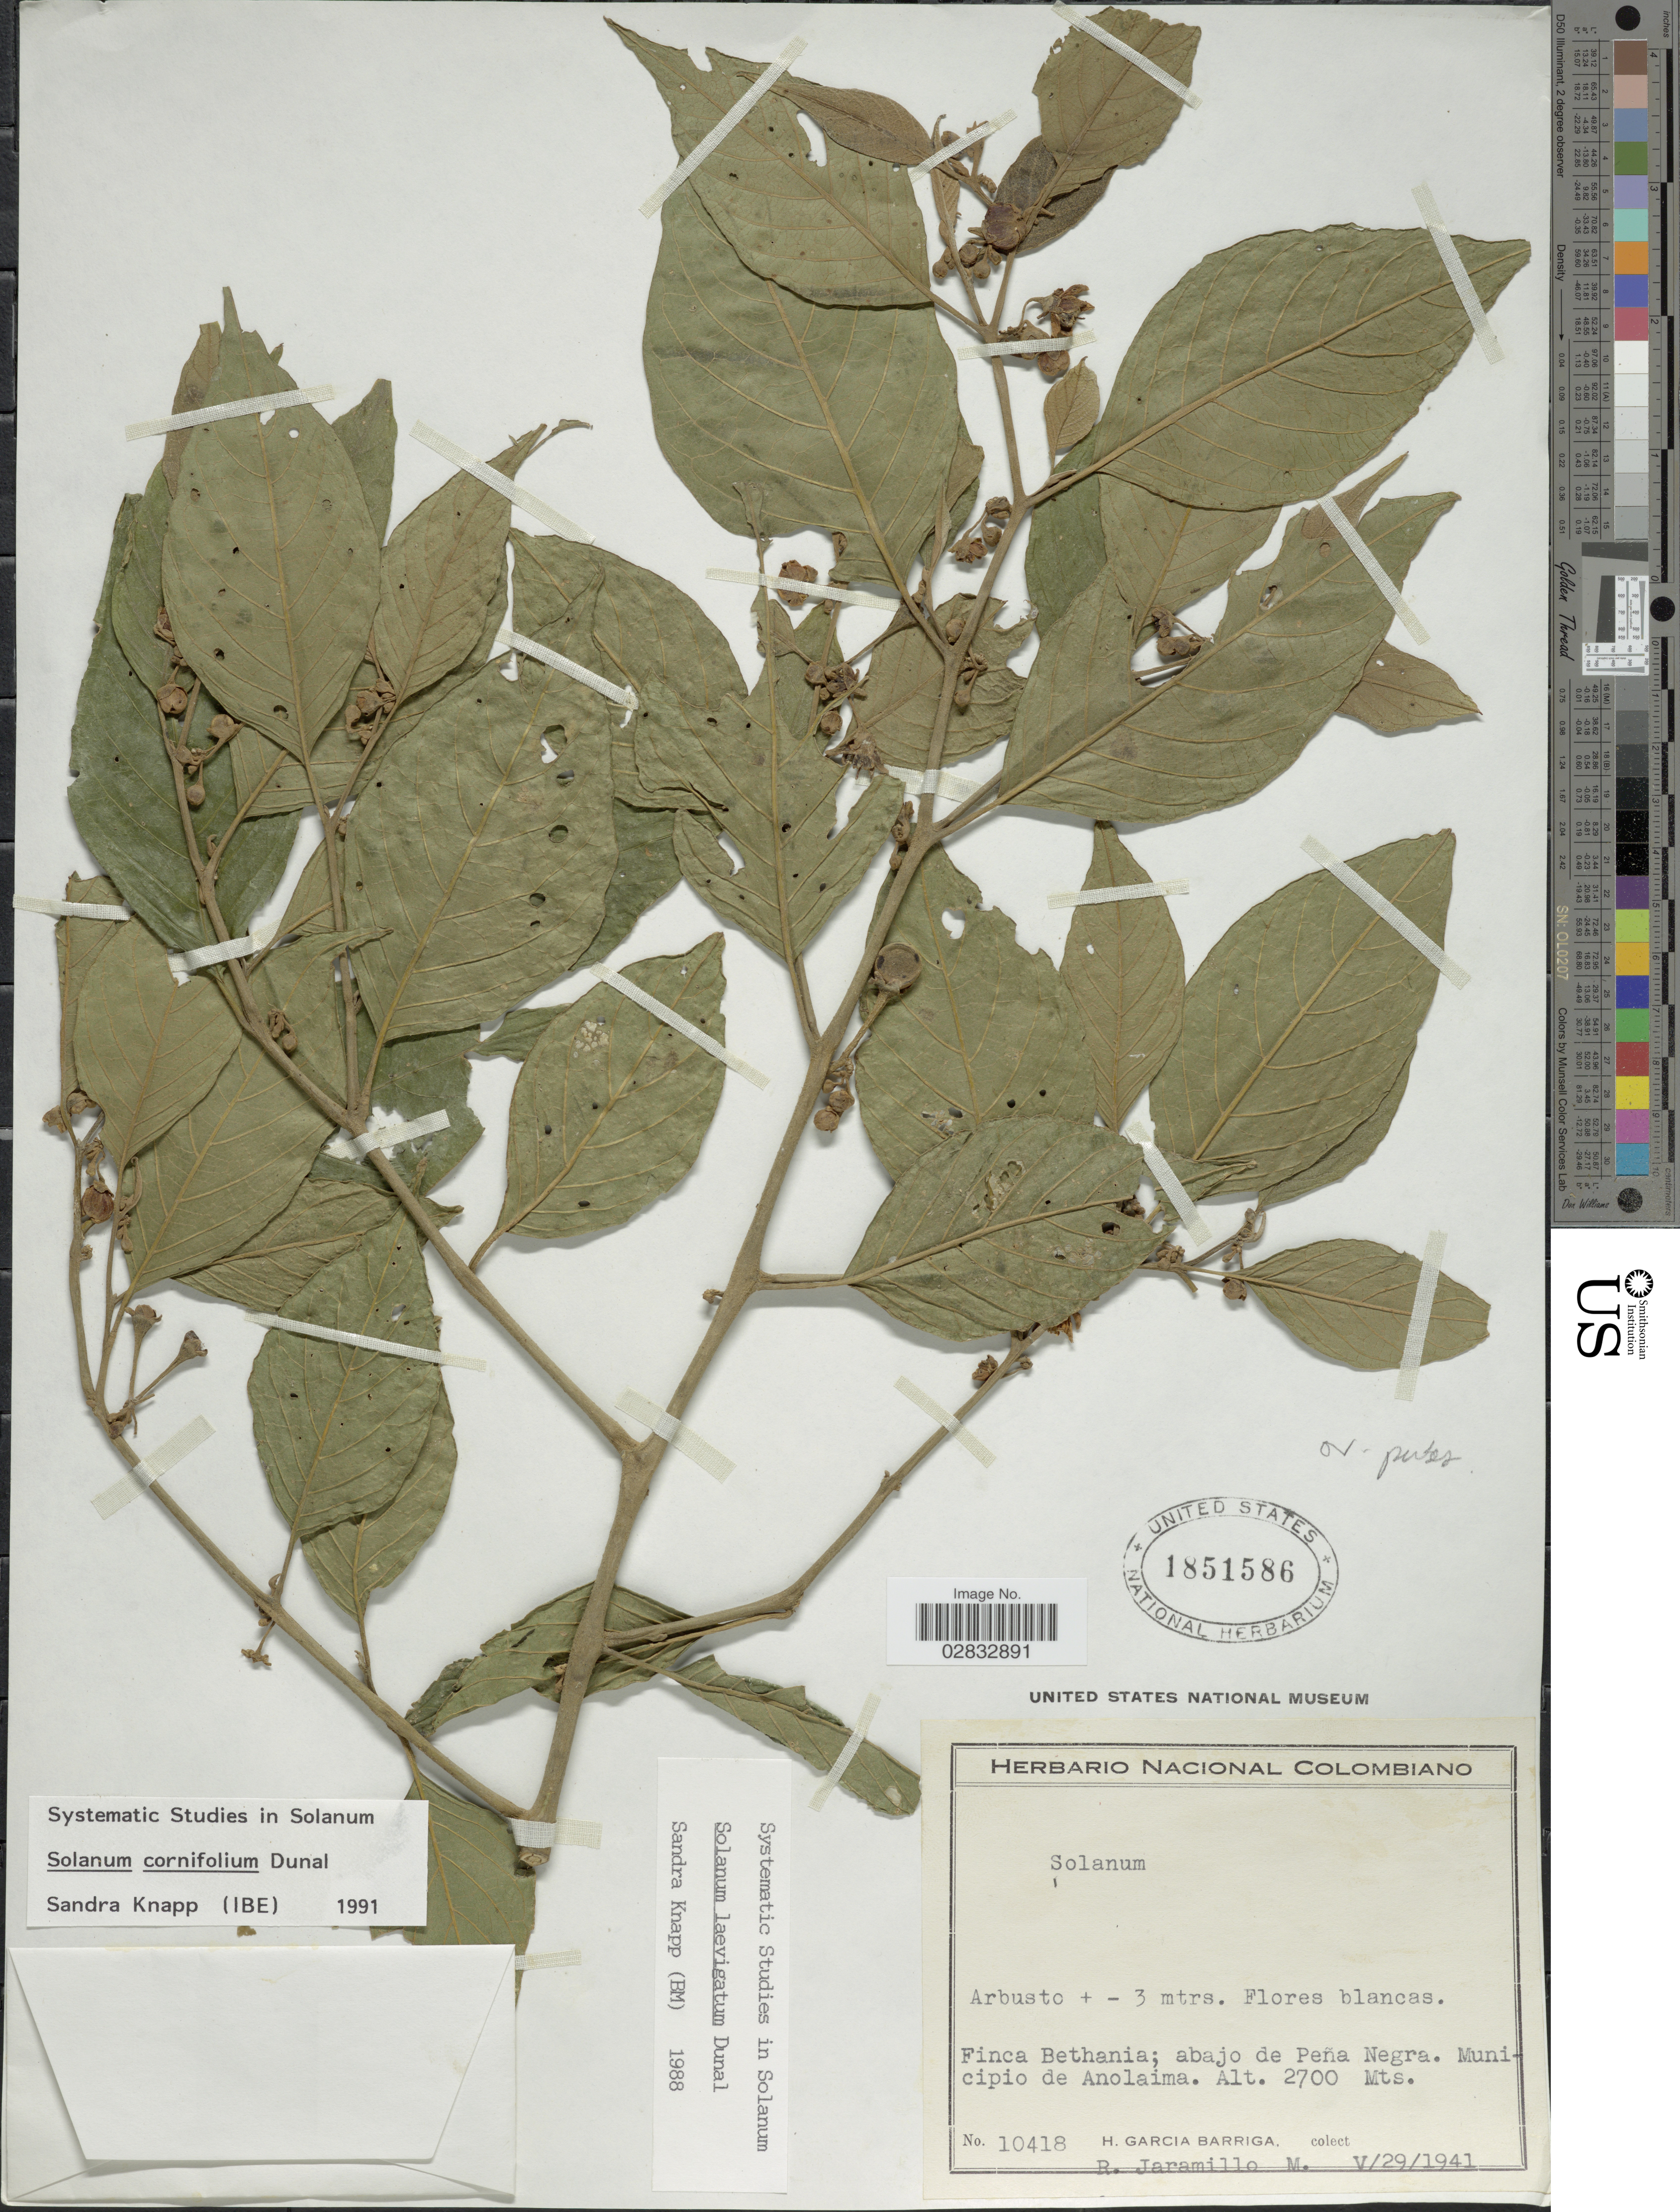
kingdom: Plantae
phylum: Tracheophyta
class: Magnoliopsida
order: Solanales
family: Solanaceae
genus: Solanum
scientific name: Solanum cornifolium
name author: Dunal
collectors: H. García Barriga & R. Jaramillo M.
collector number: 10418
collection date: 1941-05-29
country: Colombia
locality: Finca Bethania; abajo de Peña Negra. Municipio de Anolaima.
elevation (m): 2700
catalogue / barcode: US 1851586